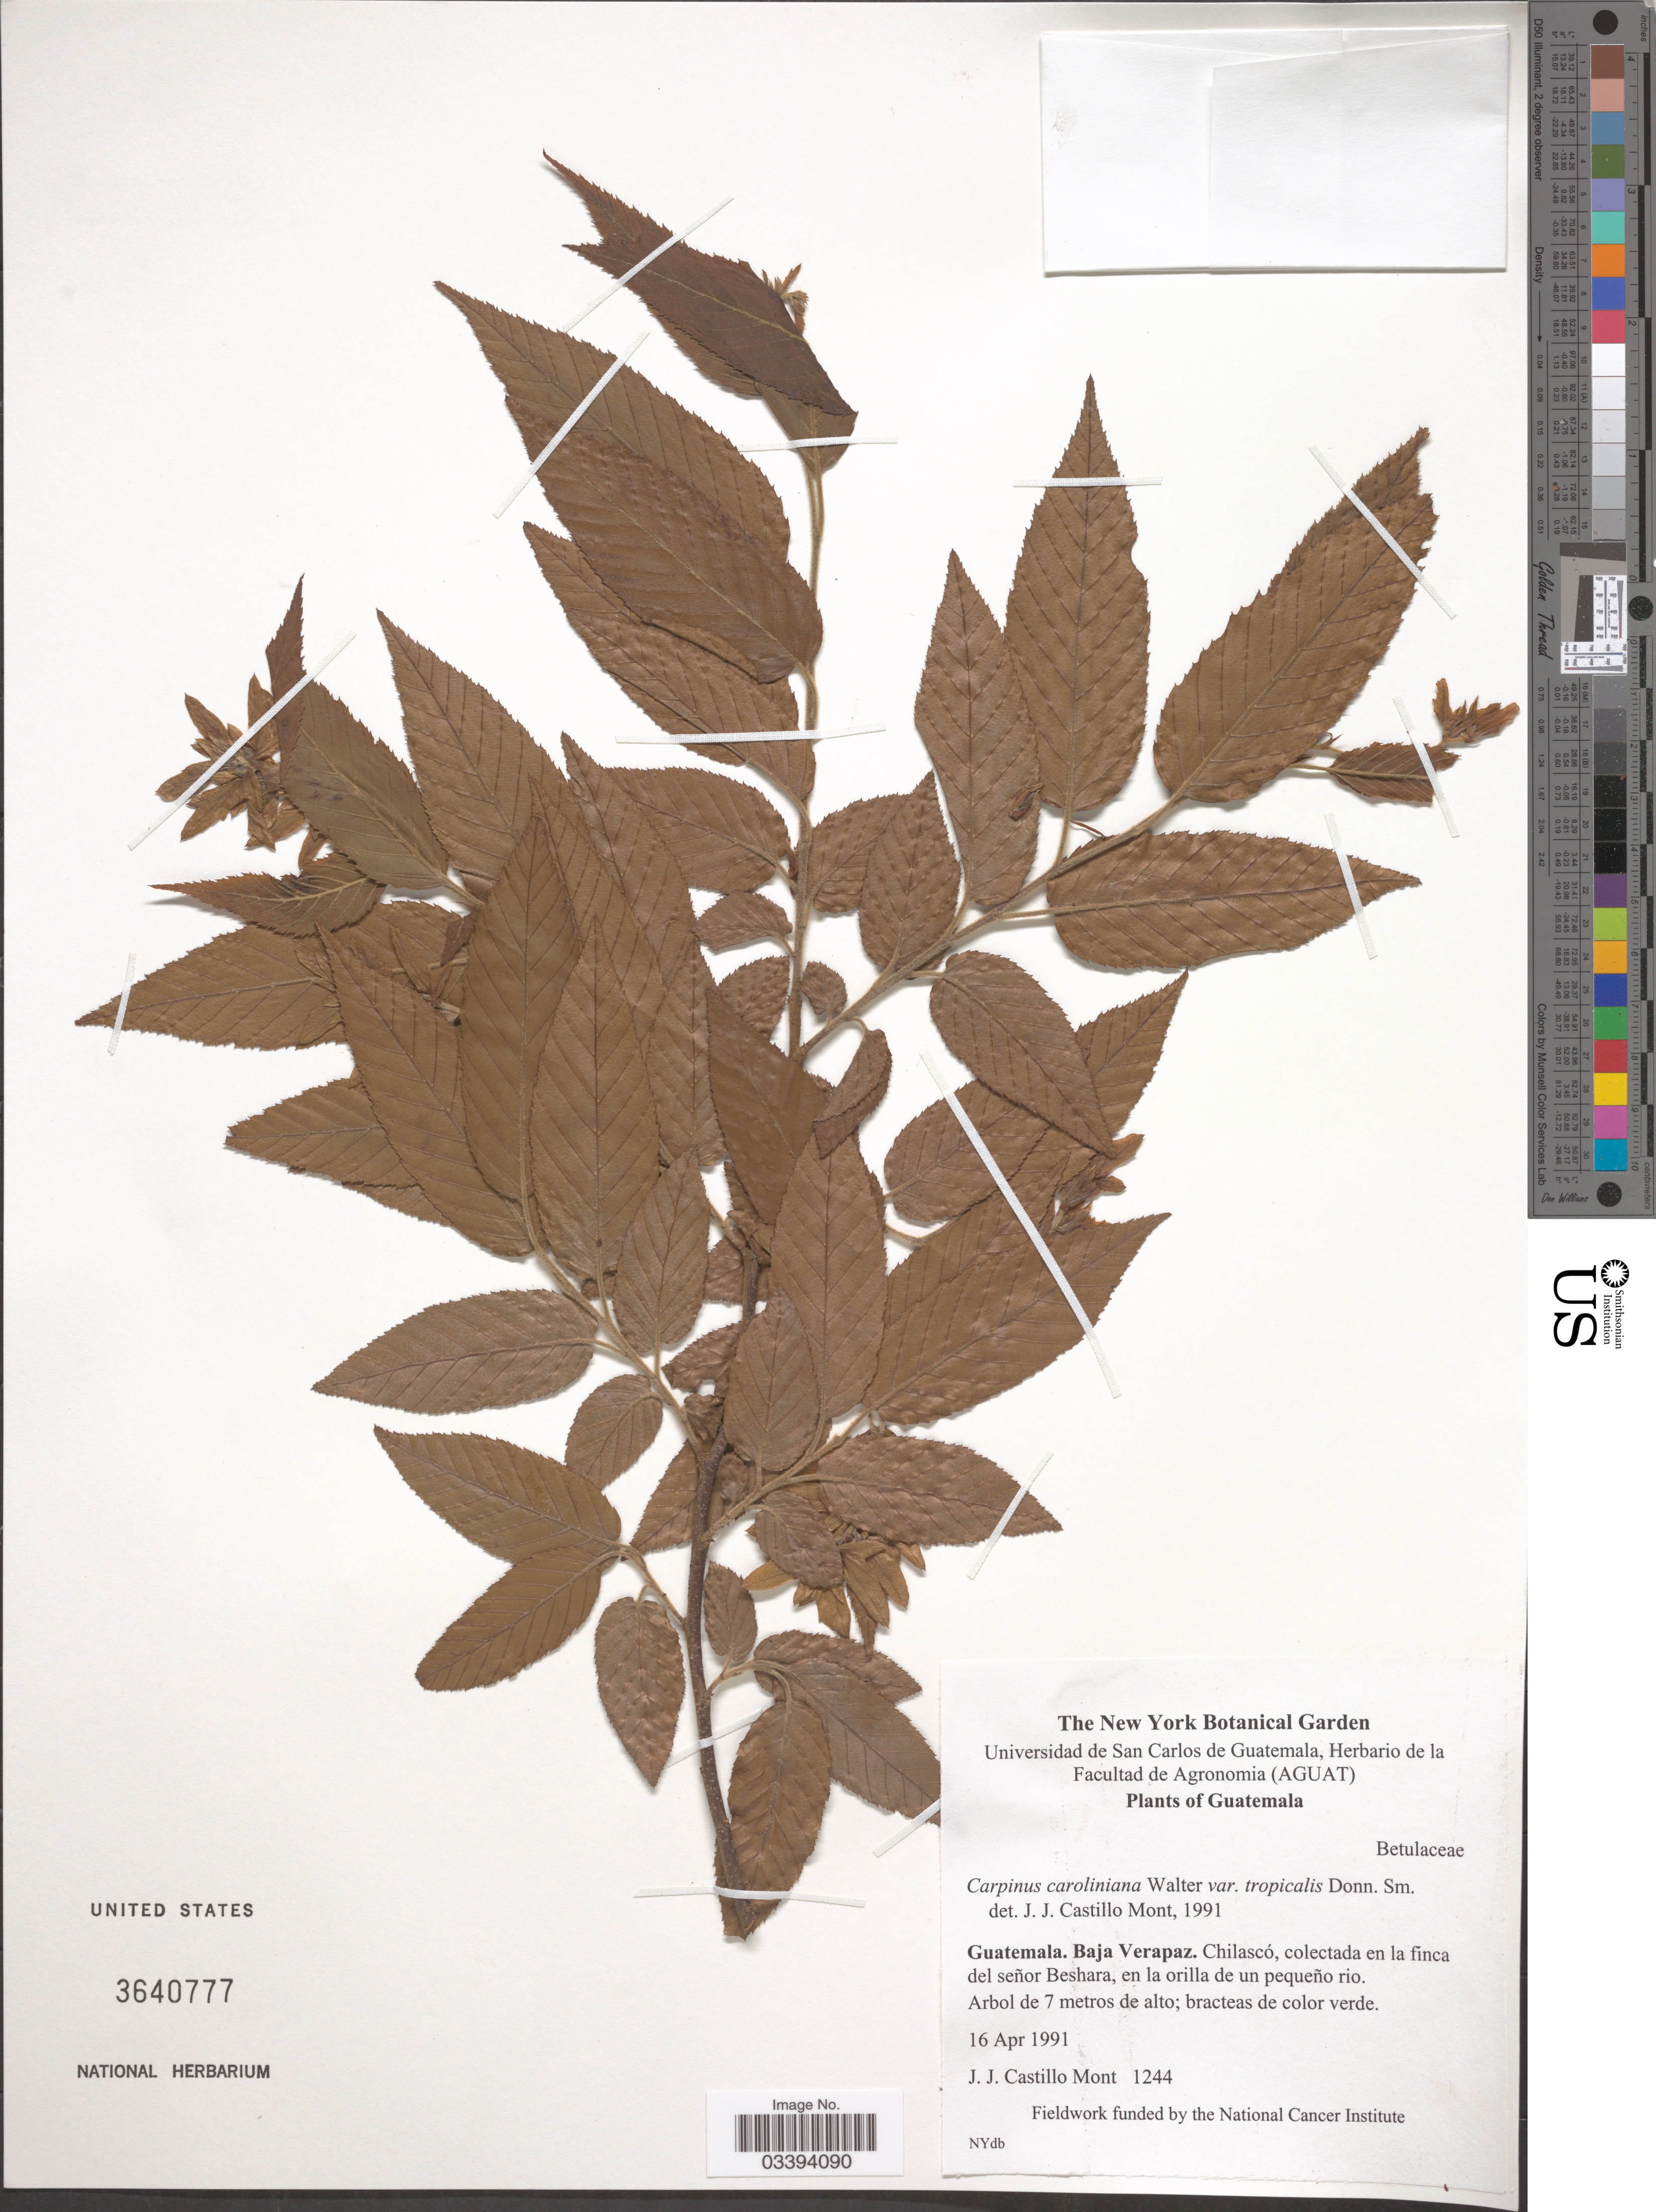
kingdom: Plantae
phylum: Tracheophyta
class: Magnoliopsida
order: Fagales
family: Betulaceae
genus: Carpinus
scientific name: Carpinus tropicalis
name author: (Donn. Sm.) Lundell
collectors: J. Castillo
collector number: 1244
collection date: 1991-04-16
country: Guatemala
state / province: Baja Verapaz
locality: Chilascó, colectada en la finca del señor Beshara, en la orilla de un pequeño rio.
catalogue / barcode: US 3640777